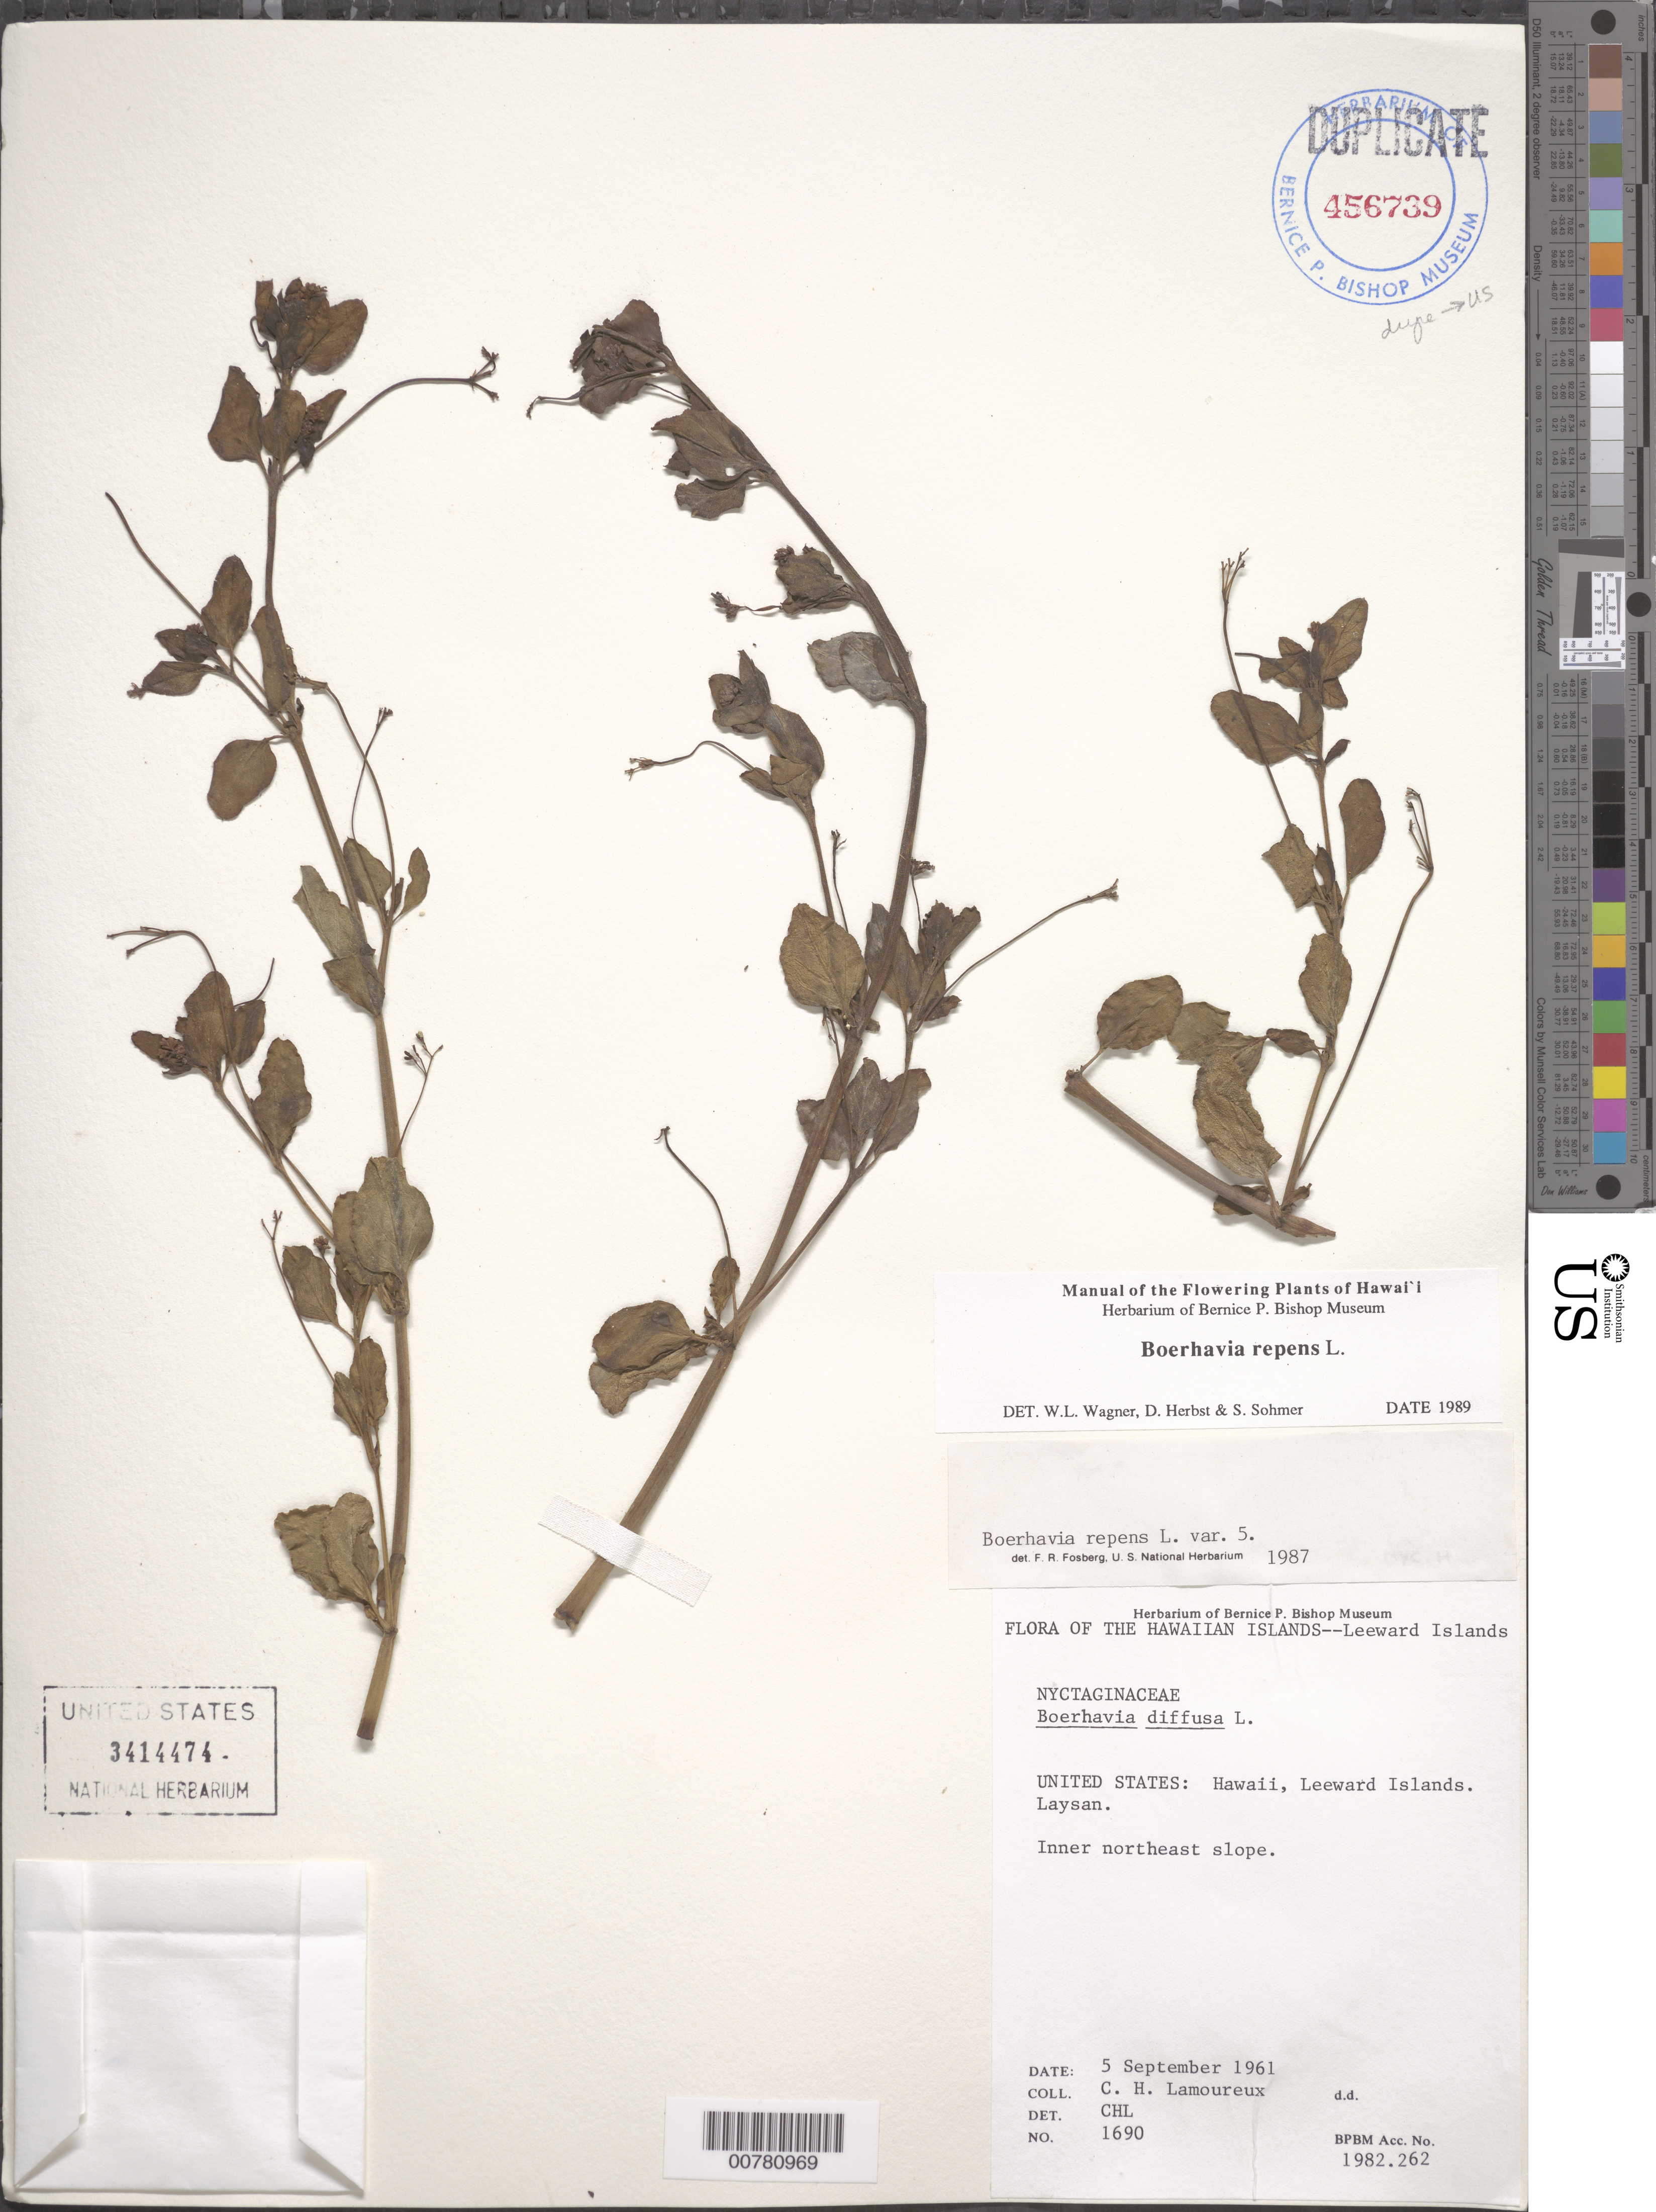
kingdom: Plantae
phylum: Tracheophyta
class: Magnoliopsida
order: Caryophyllales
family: Nyctaginaceae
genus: Boerhavia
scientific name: Boerhavia repens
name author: L.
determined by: Wagner, W. L.; Herbst, D. R.; Sohmer, S. H.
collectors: C. H. Lamoureux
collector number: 1690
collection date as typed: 5 Sep 1961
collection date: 1961-09-05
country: United States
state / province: Hawaii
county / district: Honolulu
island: Laysan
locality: inner NE slope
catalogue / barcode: US 3414474